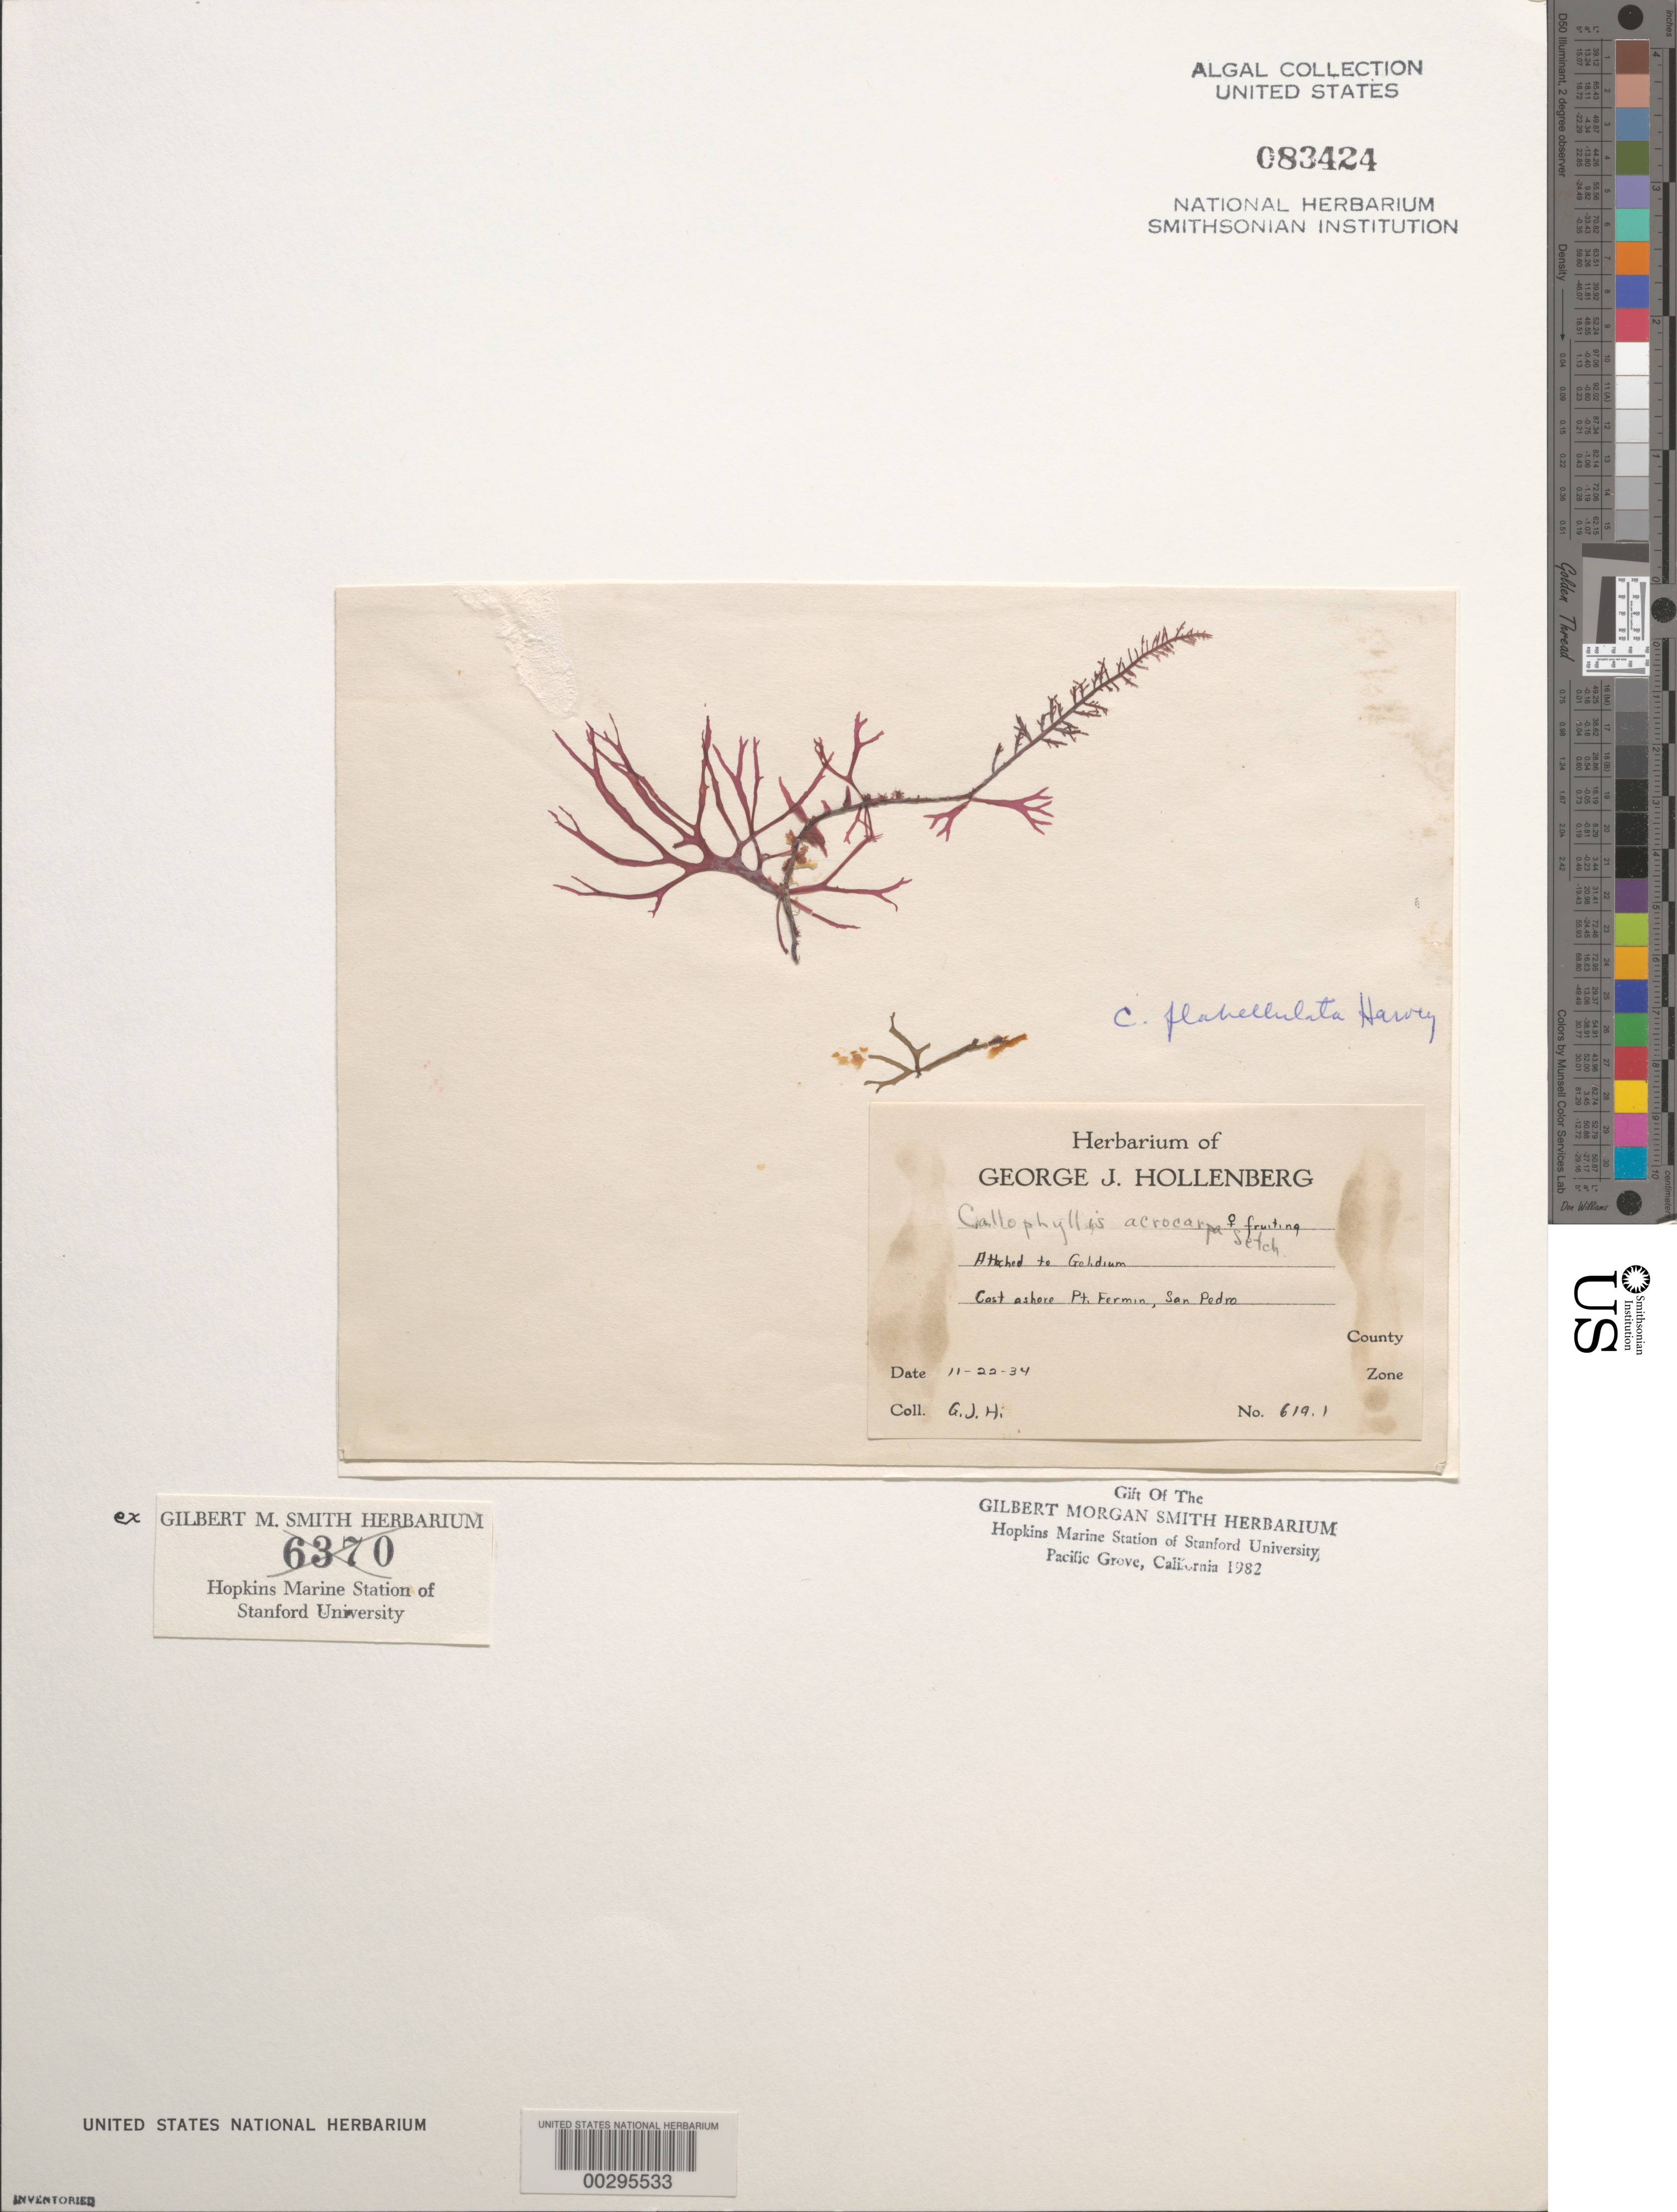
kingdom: Plantae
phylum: Rhodophyta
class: Florideophyceae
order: Gigartinales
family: Kallymeniaceae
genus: Callophyllis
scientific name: Callophyllis flabellulata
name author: Harv.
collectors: G. Hollenberg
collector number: GJH 619.1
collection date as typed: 22 Nov 1934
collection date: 1934-11-22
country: United States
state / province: California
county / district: Los Angeles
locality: Point Fermin, San Pedro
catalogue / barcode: US 83424